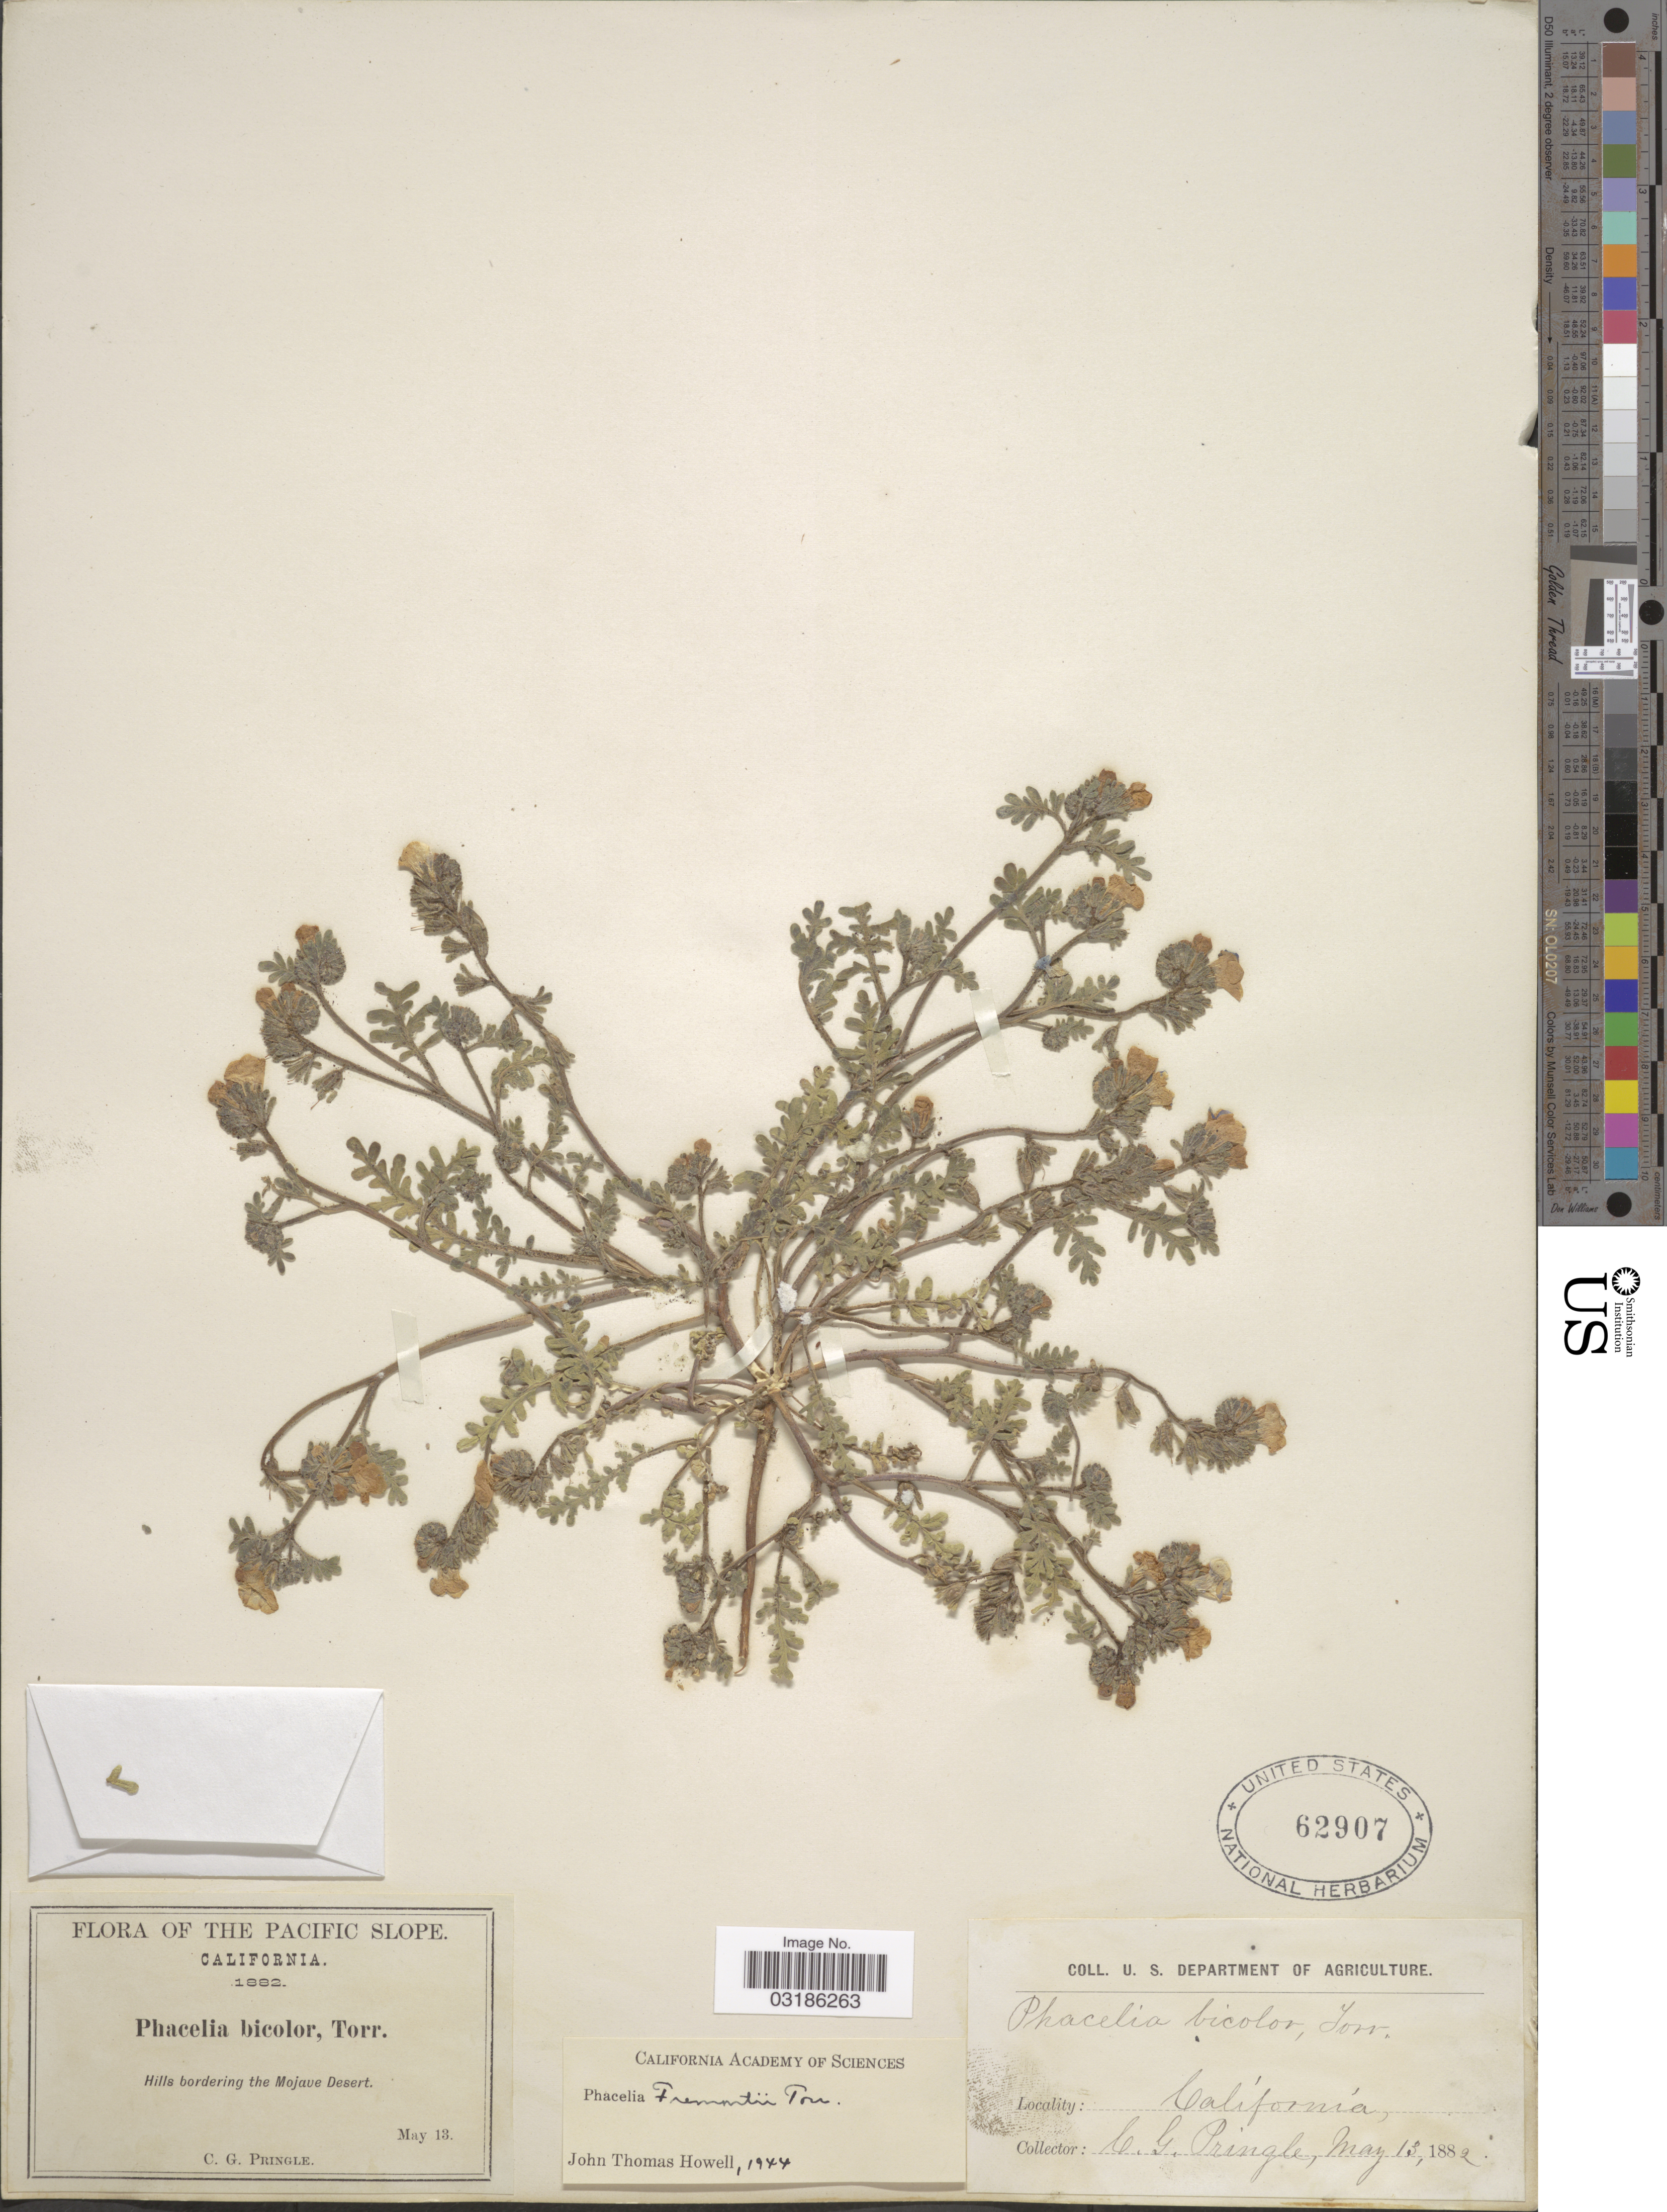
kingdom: Plantae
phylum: Tracheophyta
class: Magnoliopsida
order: Boraginales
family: Hydrophyllaceae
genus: Phacelia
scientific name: Phacelia fremontii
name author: Torr.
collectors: C. G. Pringle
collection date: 1882-05-13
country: United States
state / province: California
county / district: San Bernardino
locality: The Pacific Slope. Hills bordering the Mojave Desert.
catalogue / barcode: US 62907